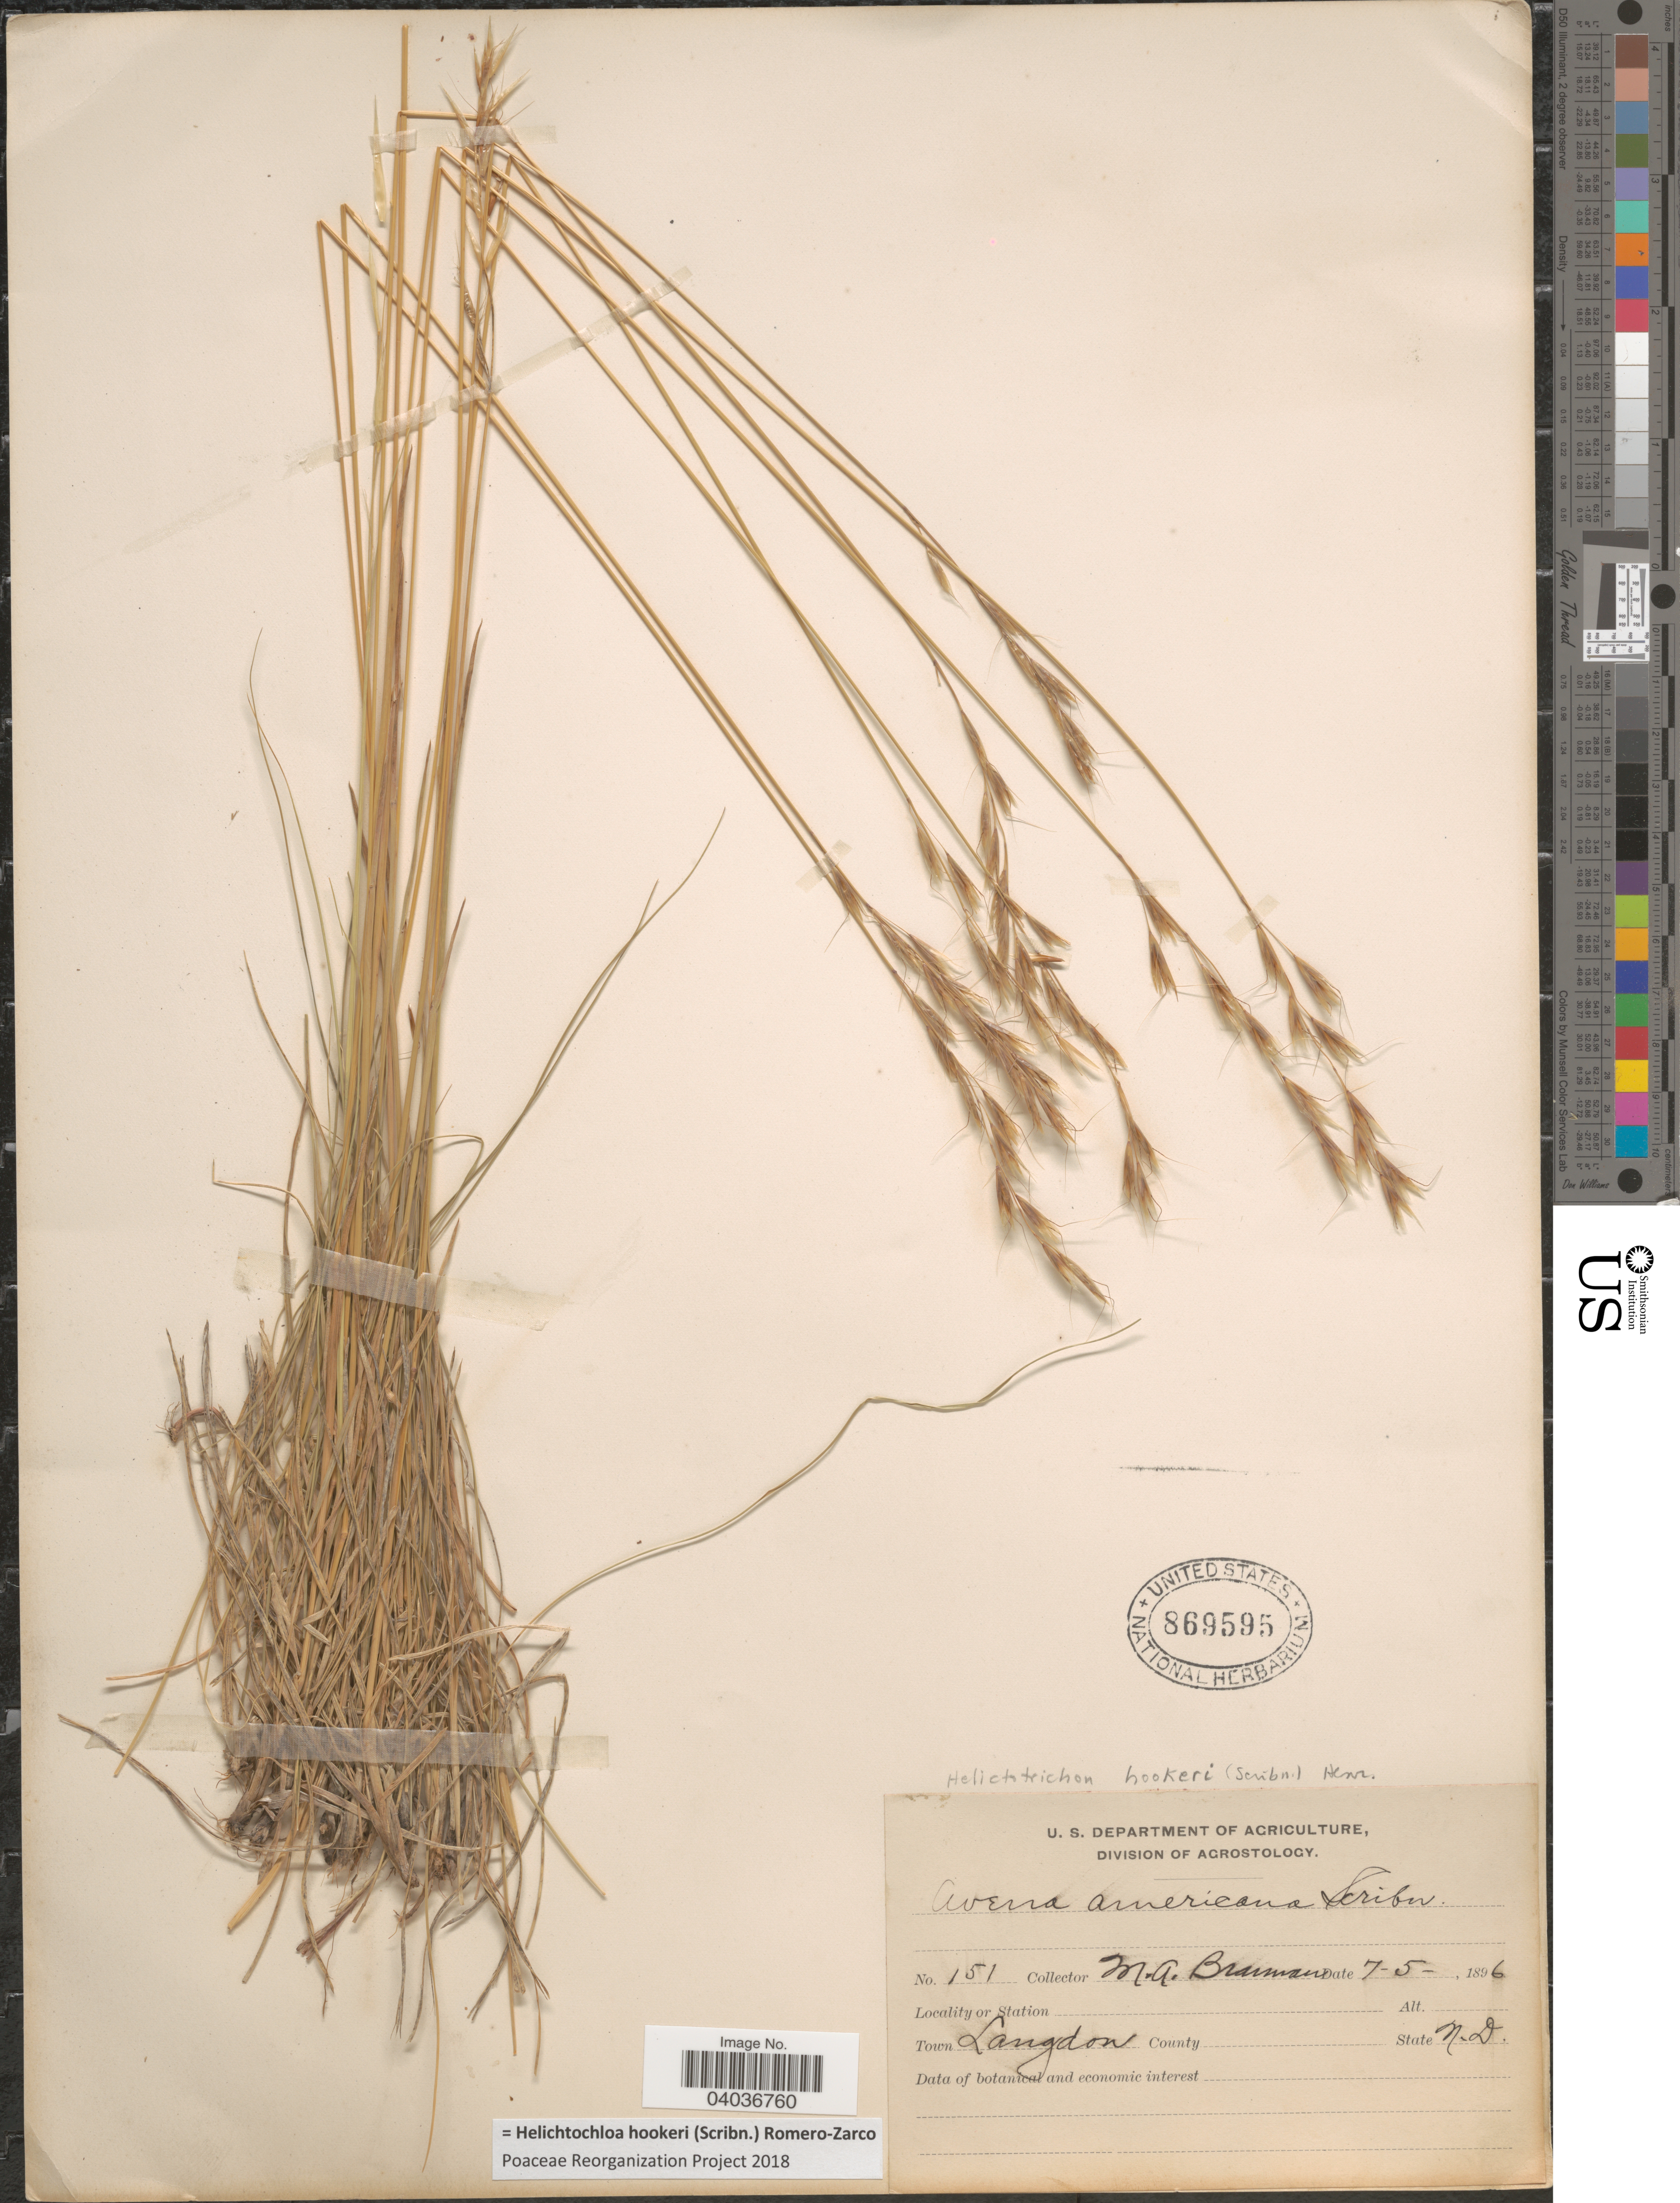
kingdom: Plantae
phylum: Tracheophyta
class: Liliopsida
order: Poales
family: Poaceae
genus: Helictochloa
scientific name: Helictochloa hookeri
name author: (Scribn.) Romero Zarco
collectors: M. Brannon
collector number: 151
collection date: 1896-05-07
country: United States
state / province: North Dakota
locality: Town Langdon.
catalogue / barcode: US 869595